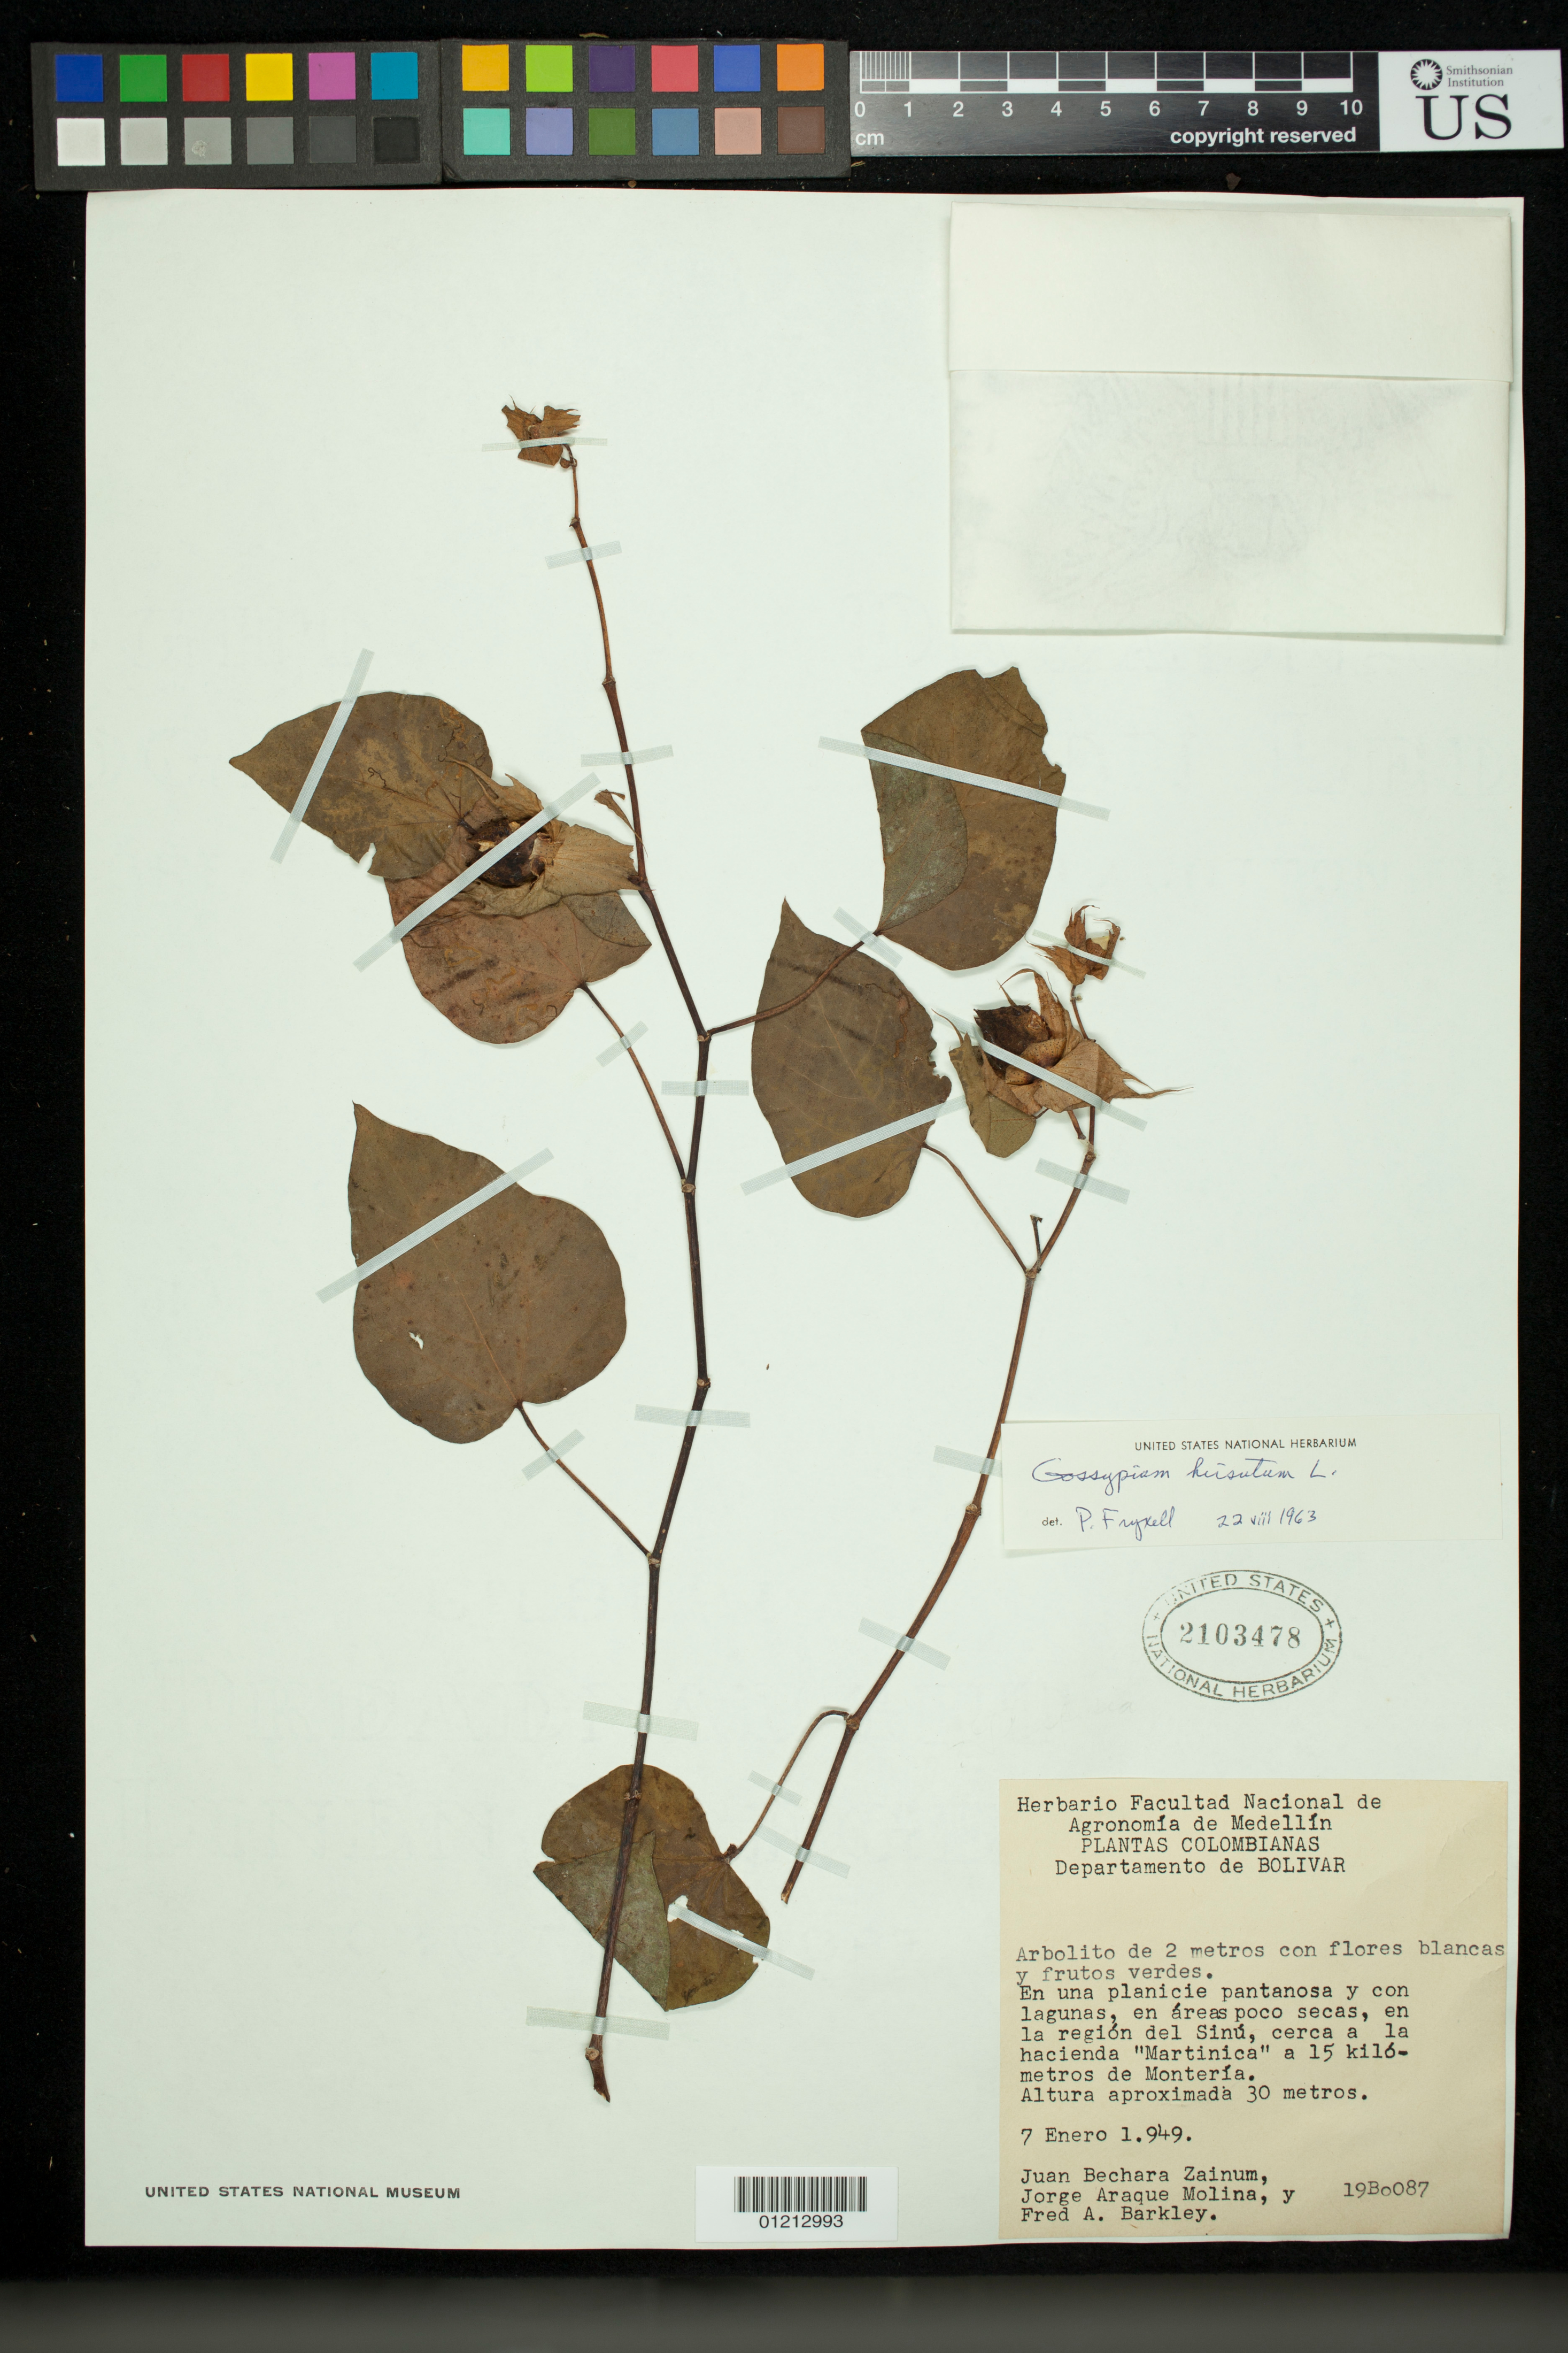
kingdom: Plantae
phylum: Tracheophyta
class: Magnoliopsida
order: Malvales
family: Malvaceae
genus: Gossypium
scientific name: Gossypium hirsutum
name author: L.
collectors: J. Zainúm, J. A. Molina & F. A. Barkley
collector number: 19Bo087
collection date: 1949-01-07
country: Colombia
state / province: Bolívar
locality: en la region del Sinu, cerca a la hacienda Martinica a 15 kilometros de Monteria.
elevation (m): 30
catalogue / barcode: US 2103478